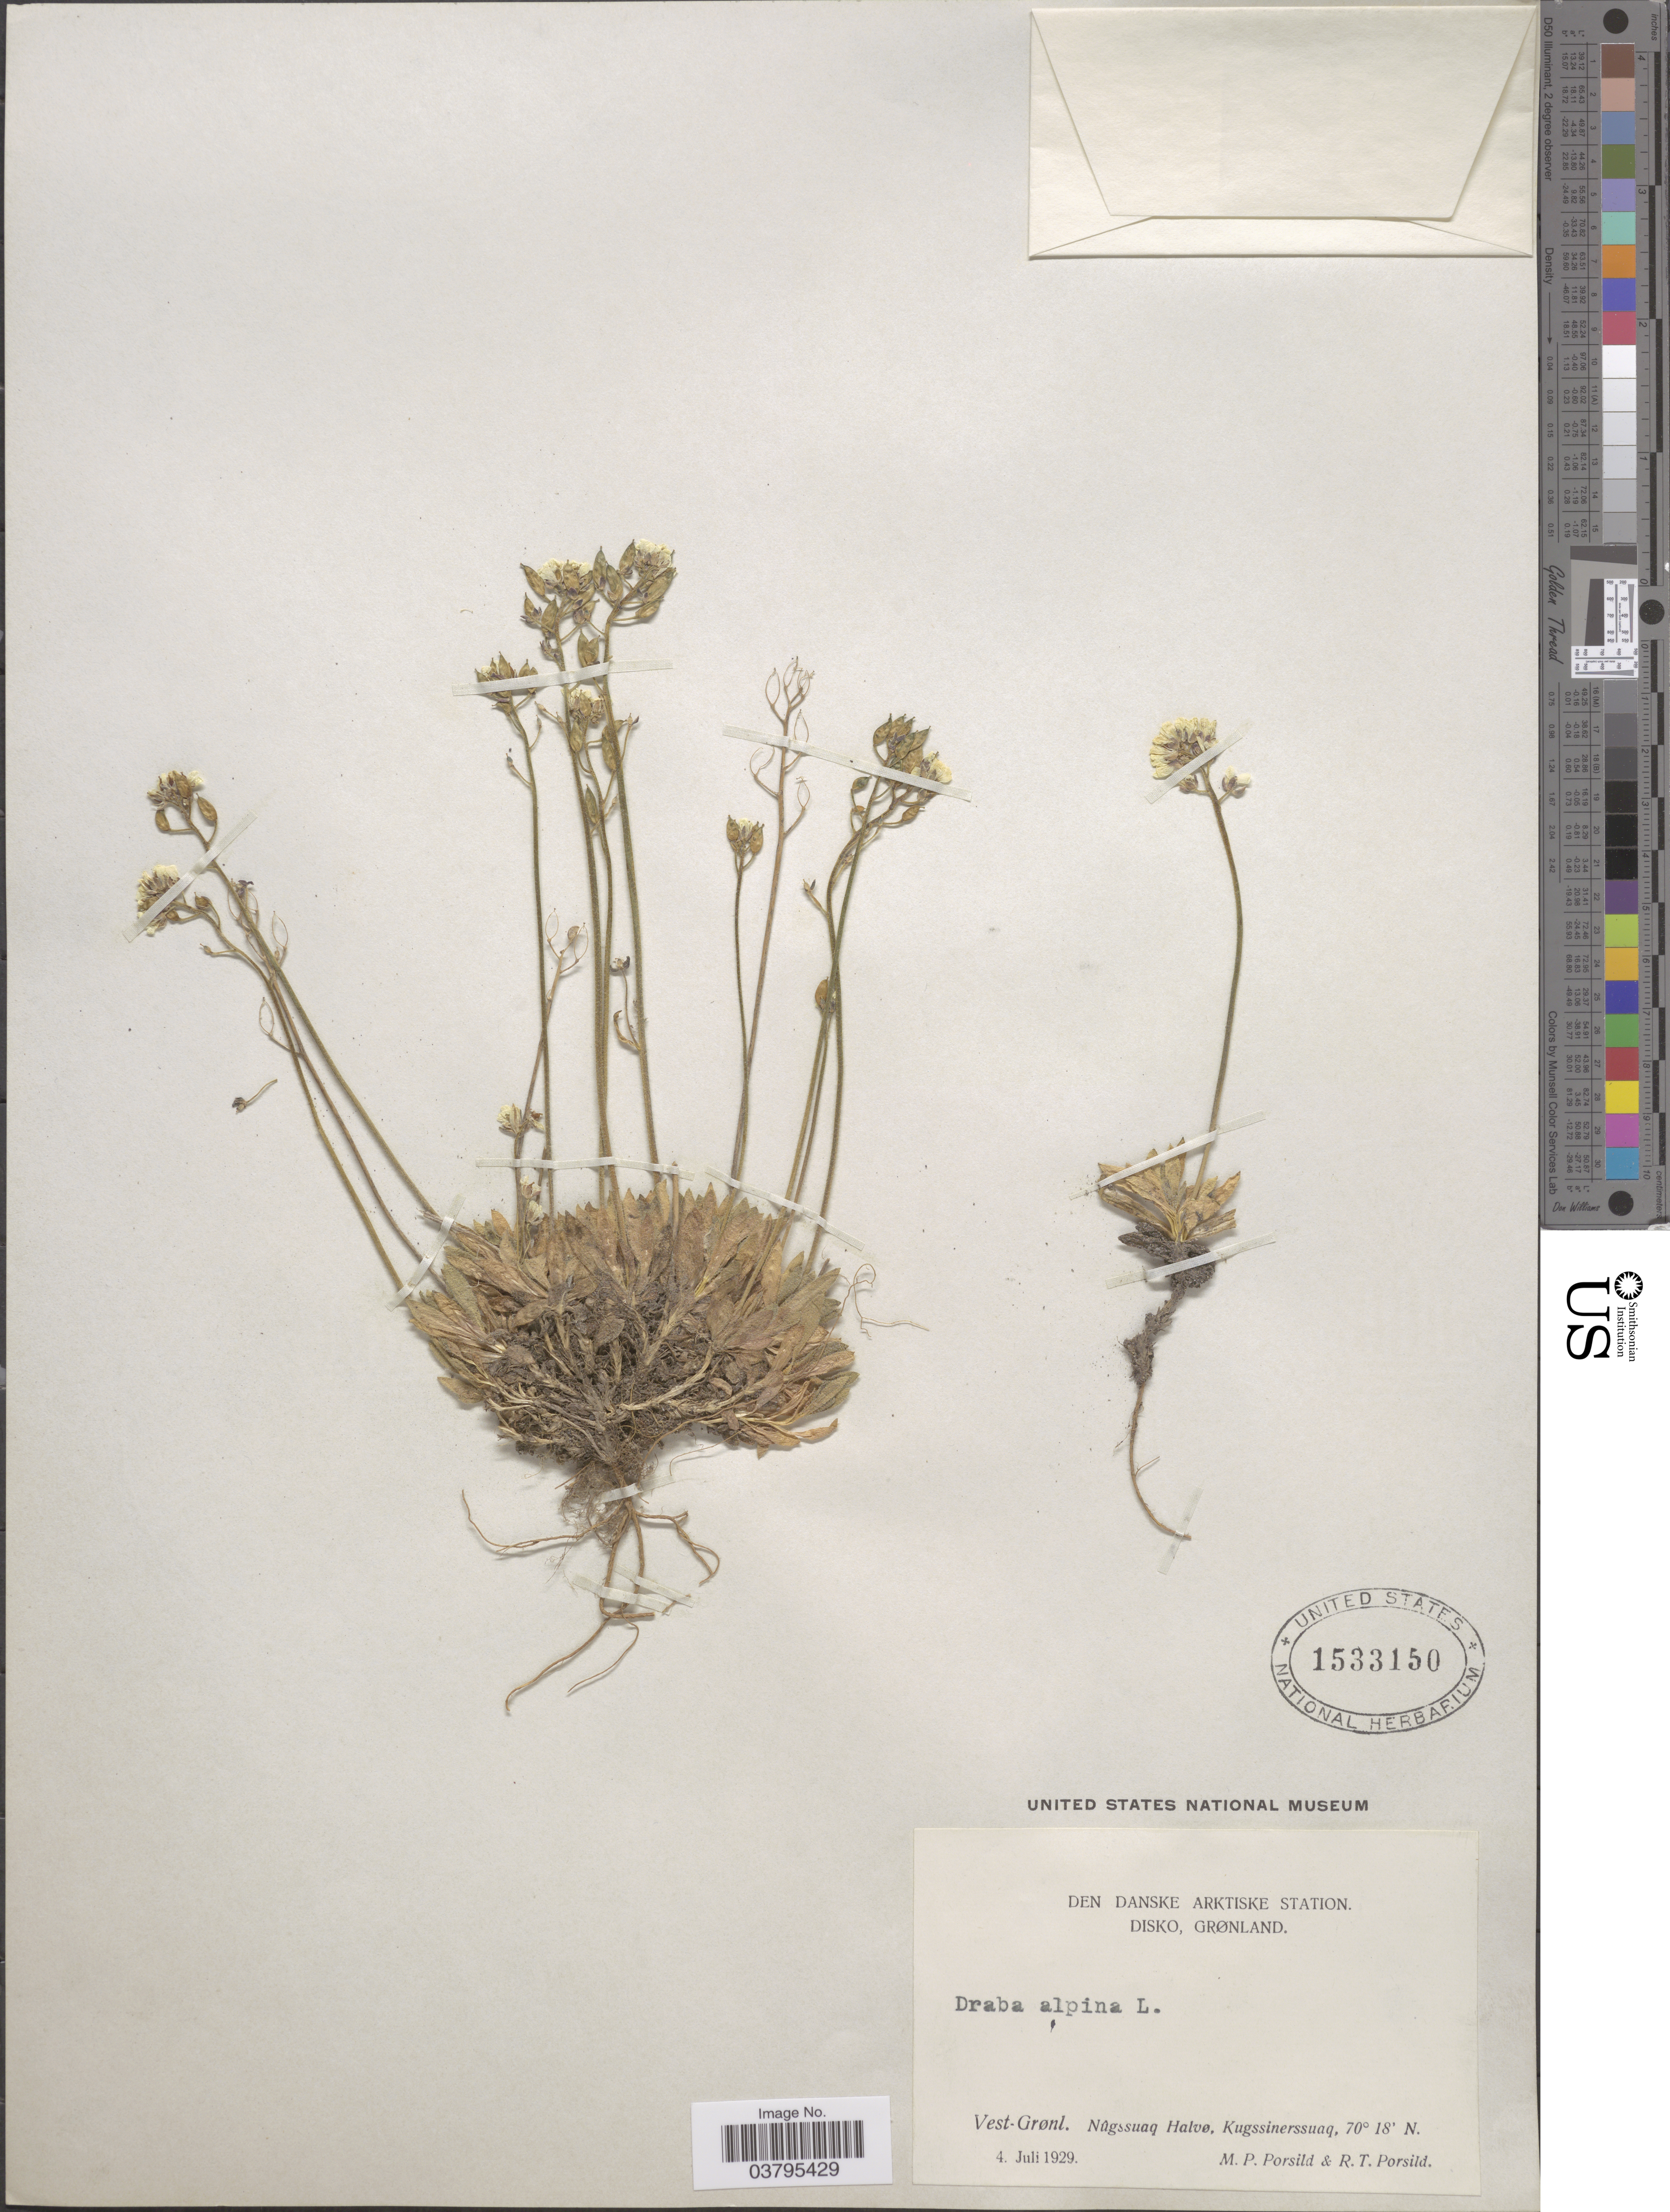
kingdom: Plantae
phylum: Tracheophyta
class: Magnoliopsida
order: Brassicales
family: Brassicaceae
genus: Draba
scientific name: Draba alpina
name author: L.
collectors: M. P. Porsild & R. T. Porsild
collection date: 1929-07-04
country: Greenland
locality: Den Danske Arktiske Station. Disko, Grønland. Vest-Grønl. Nûgssuaq Halvø, Kugssinerssuaq.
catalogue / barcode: US 1533150